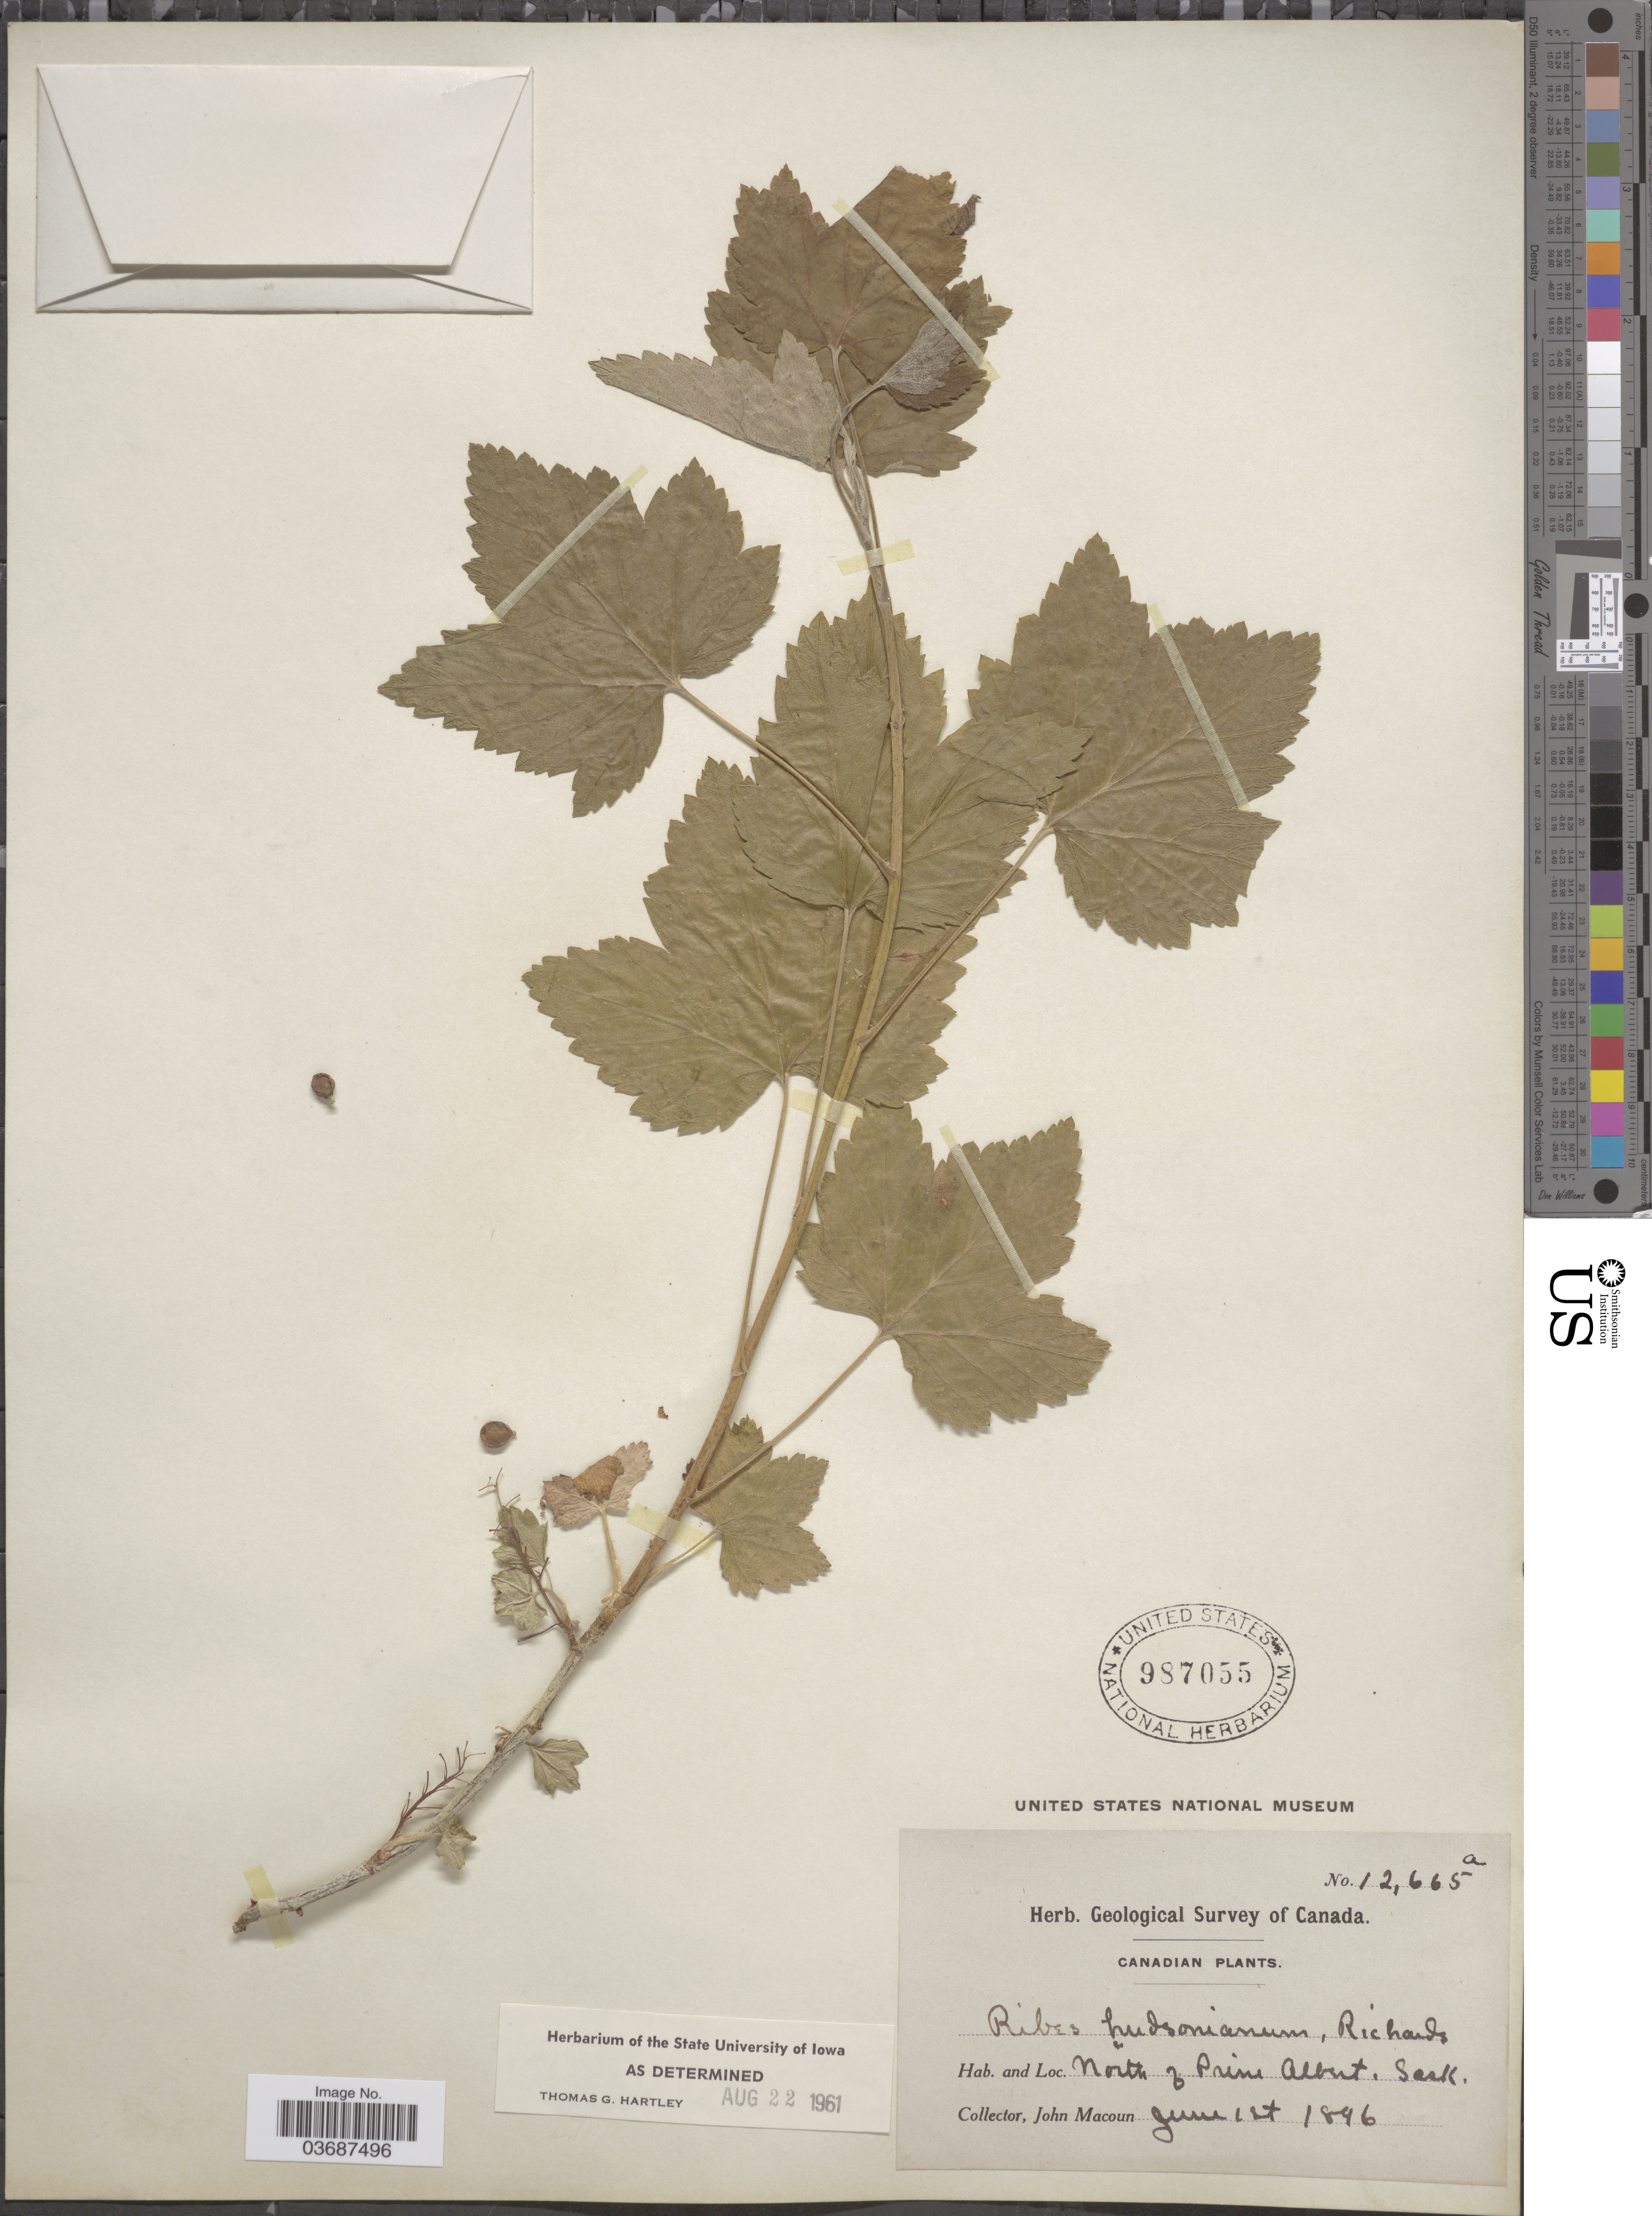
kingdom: Plantae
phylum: Tracheophyta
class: Magnoliopsida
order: Saxifragales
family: Grossulariaceae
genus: Ribes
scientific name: Ribes hudsonianum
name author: Richardson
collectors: J. Macoun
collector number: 12665a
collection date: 1896-06-01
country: Canada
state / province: Saskatchewan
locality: Geological Survey of Canada. North of Prince Albert.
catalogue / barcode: US 987055